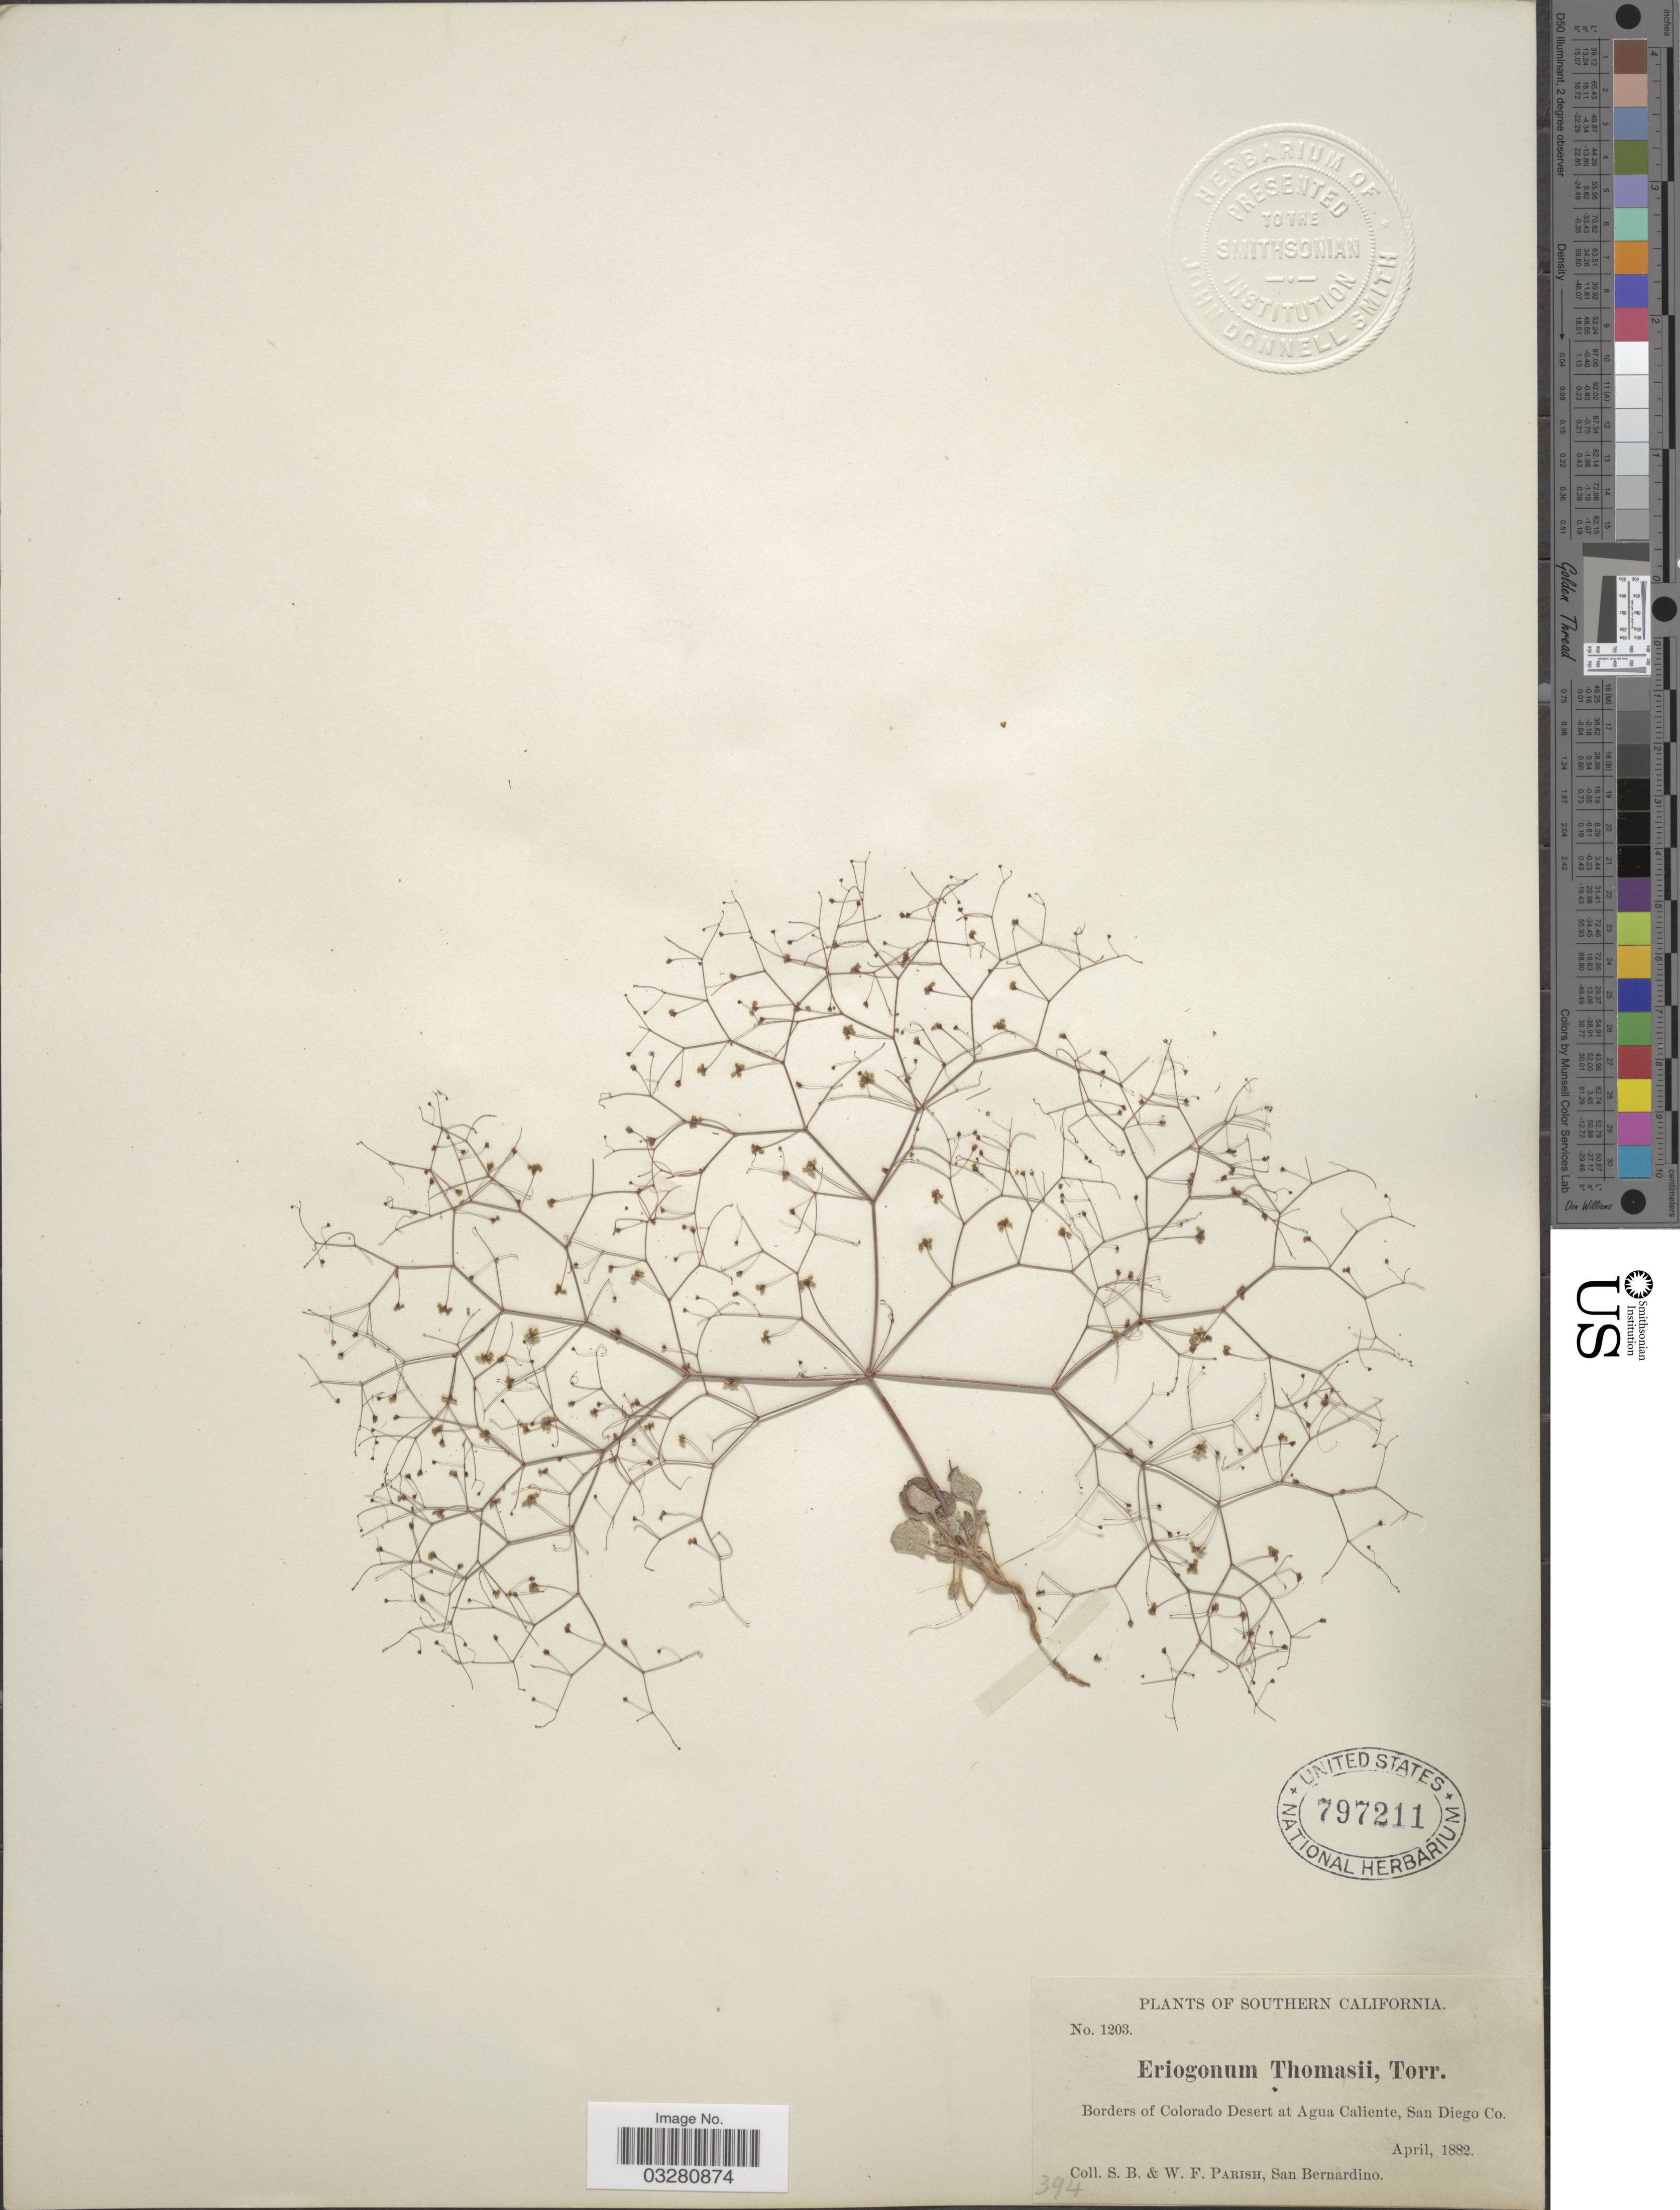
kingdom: Plantae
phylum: Tracheophyta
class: Magnoliopsida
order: Caryophyllales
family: Polygonaceae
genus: Eriogonum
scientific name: Eriogonum thomasii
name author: Torr.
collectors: S. B. Parish & W. F. Parish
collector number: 1203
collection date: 1882-04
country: United States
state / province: California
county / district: San Diego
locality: Southern California. Borders of Colorado Desert at Agua Caliente, San Diego Co.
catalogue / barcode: US 797211